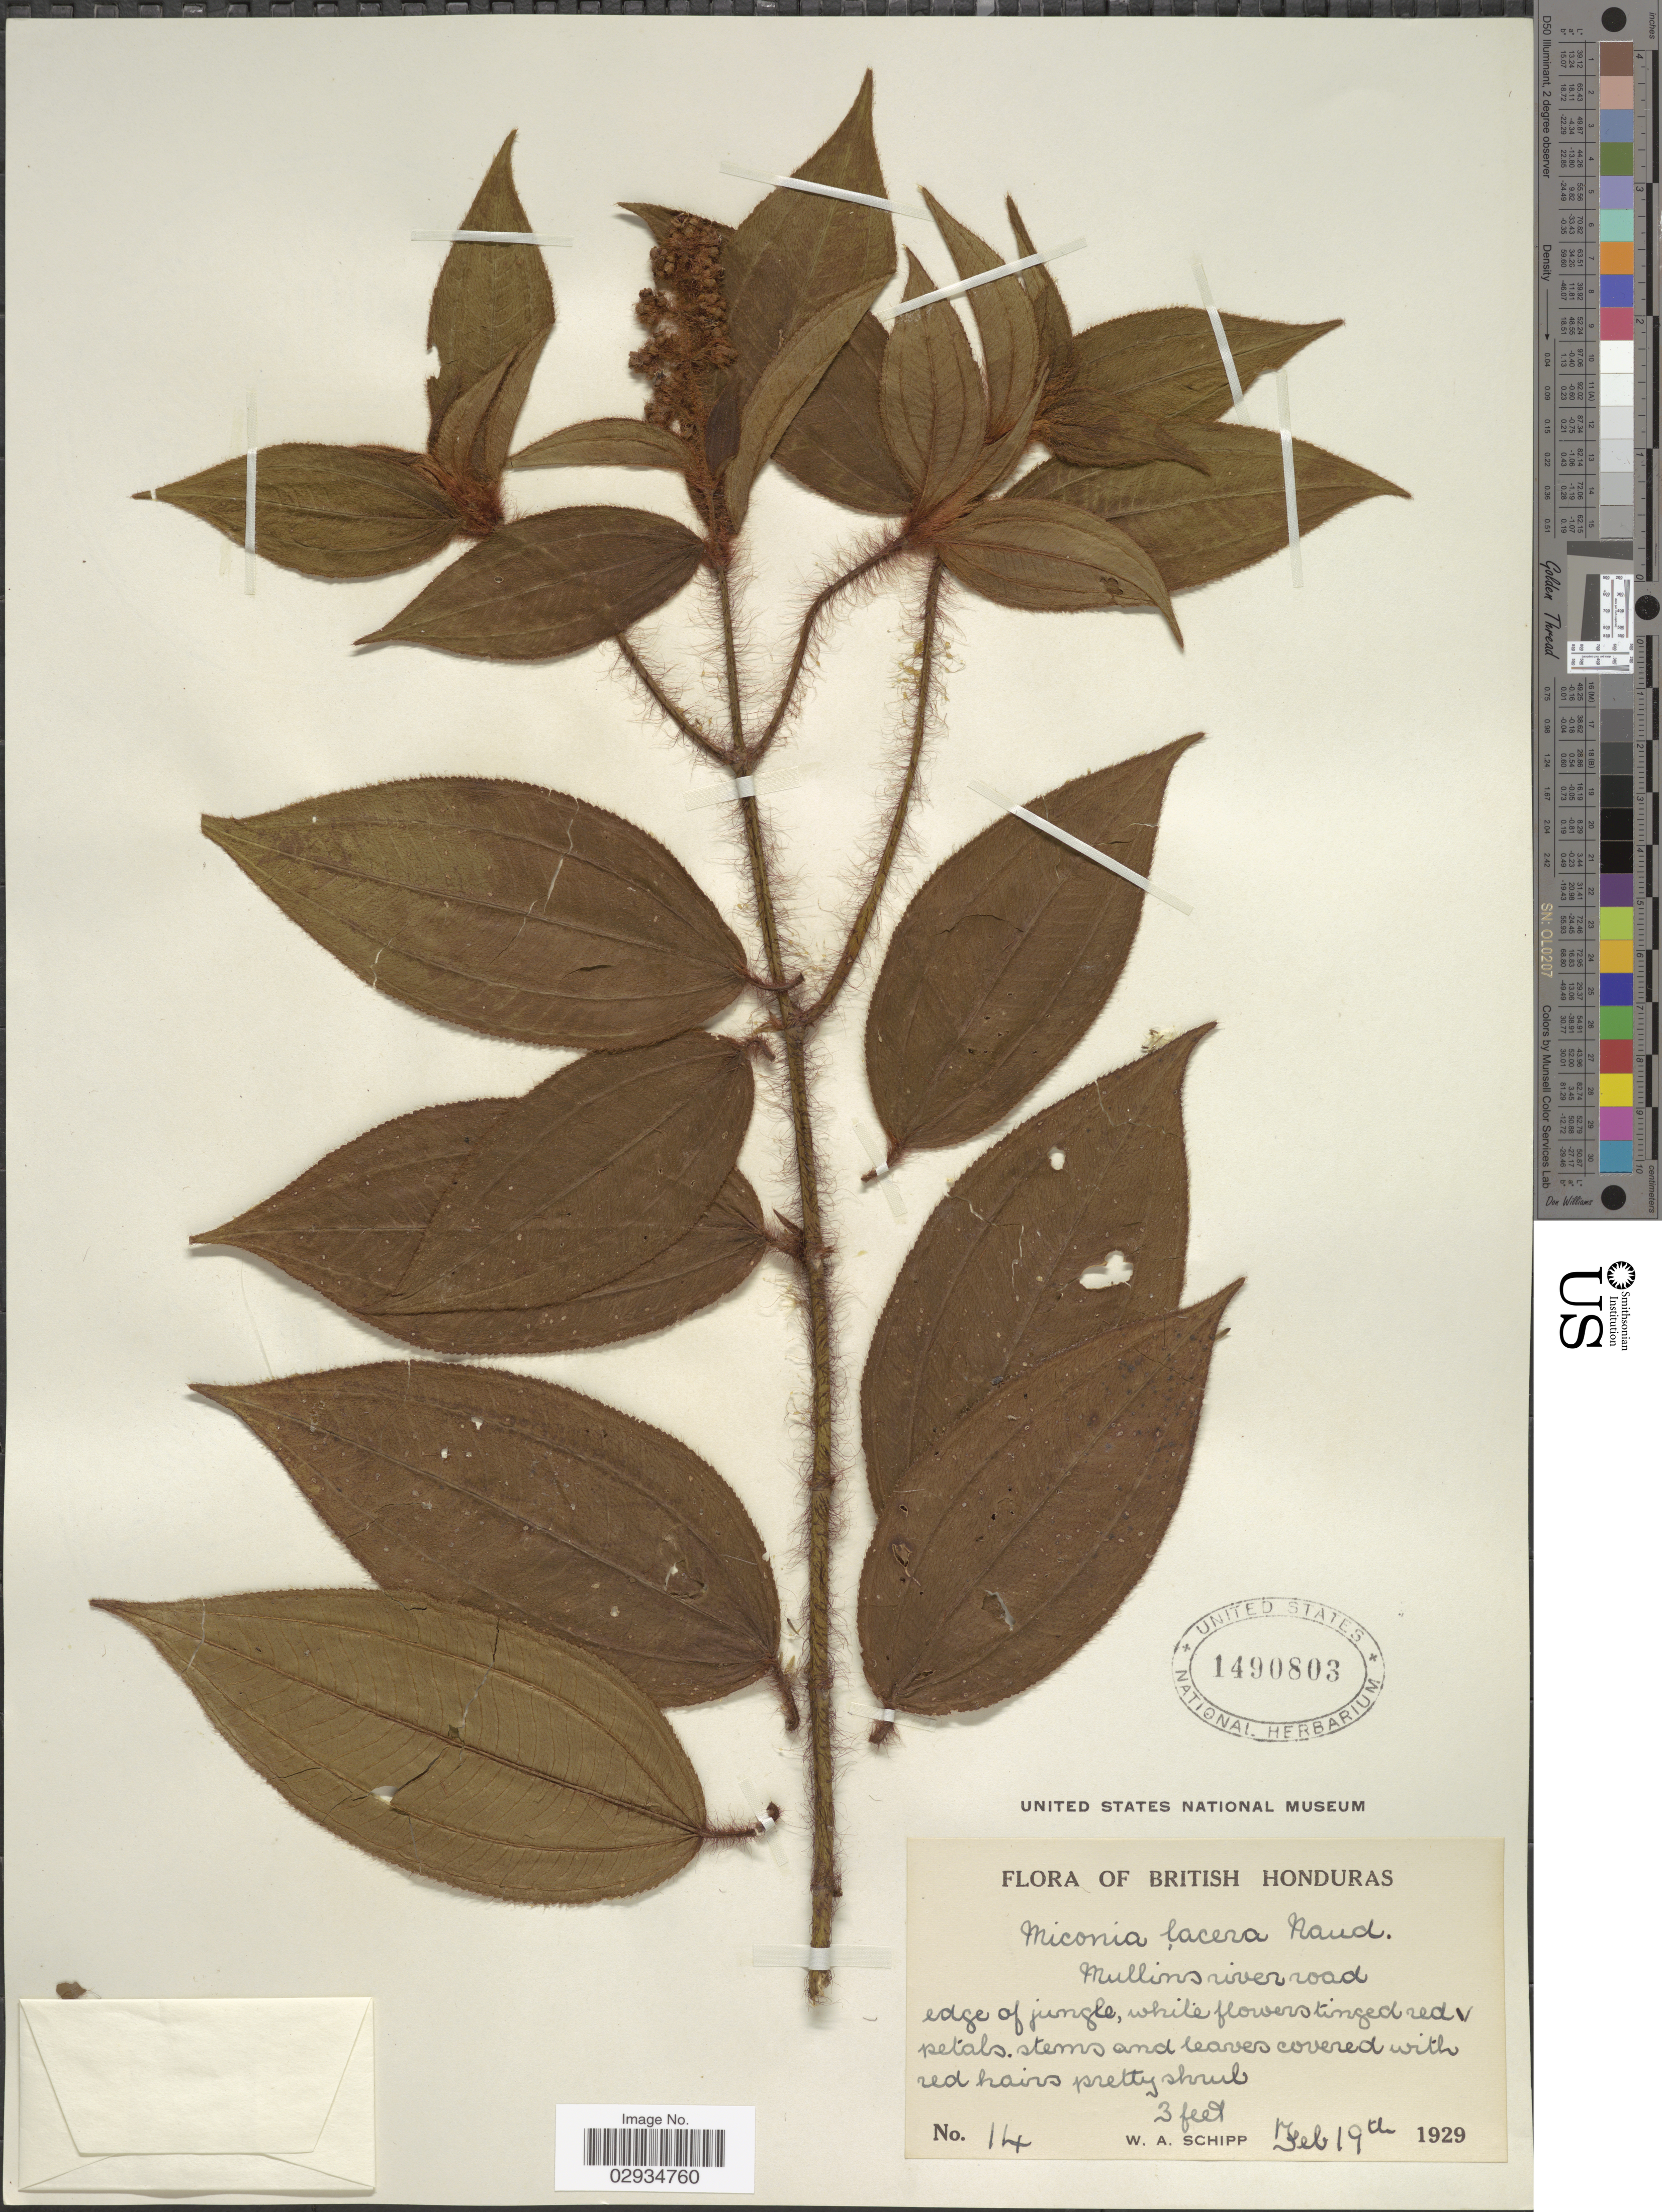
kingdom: Plantae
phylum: Tracheophyta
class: Magnoliopsida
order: Myrtales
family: Melastomataceae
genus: Miconia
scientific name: Miconia lacera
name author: (Bonpl.) Naudin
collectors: W. Schipp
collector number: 14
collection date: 1929-07-19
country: Belize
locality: British Honduras. Mullins river road.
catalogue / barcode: US 1490803